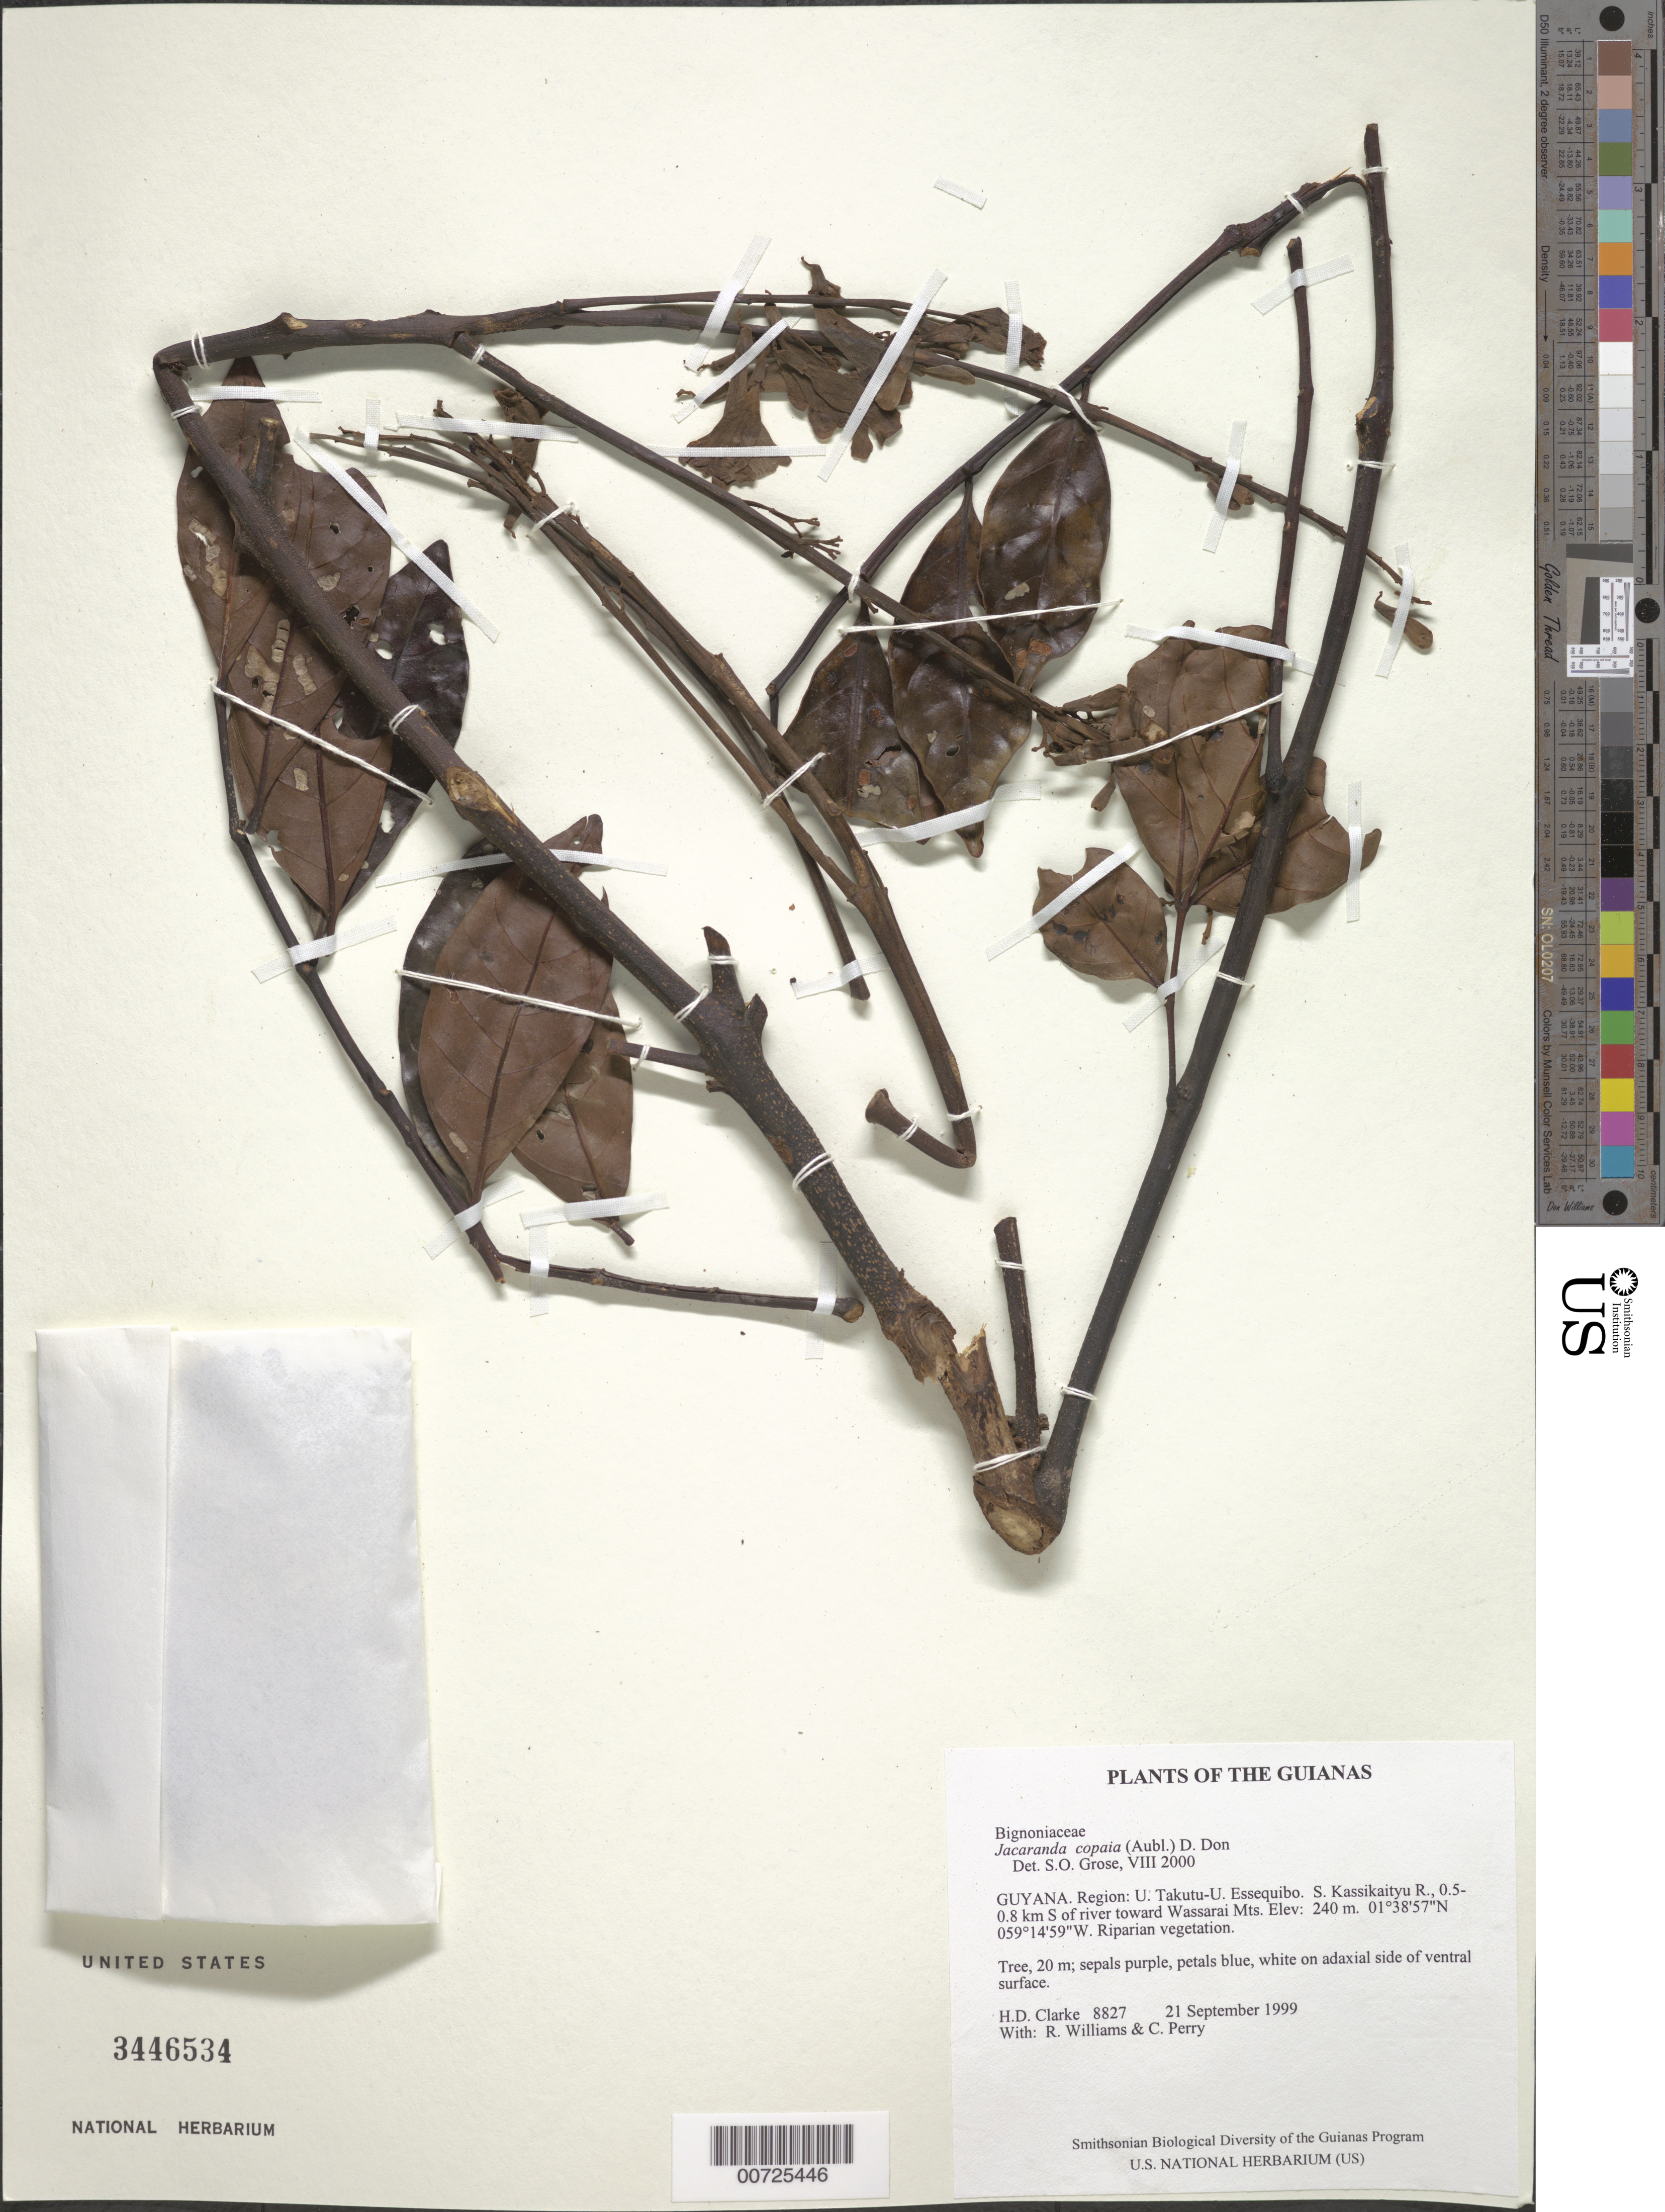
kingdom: Plantae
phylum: Tracheophyta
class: Magnoliopsida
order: Lamiales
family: Bignoniaceae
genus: Jacaranda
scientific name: Jacaranda copaia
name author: (Aubl.) D. Don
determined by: Grose, S. O.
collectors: H. D. Clarke, R. Williams & C. Perry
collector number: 8827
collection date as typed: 21 September 1999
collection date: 1999-09-21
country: Guyana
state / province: U. Takutu-U. Essequibo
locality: S. Kassikaityu R., 0.5-0.8 km S of river toward Wassarai Mts.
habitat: Riparian vegetation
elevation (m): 240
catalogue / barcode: US 3446534